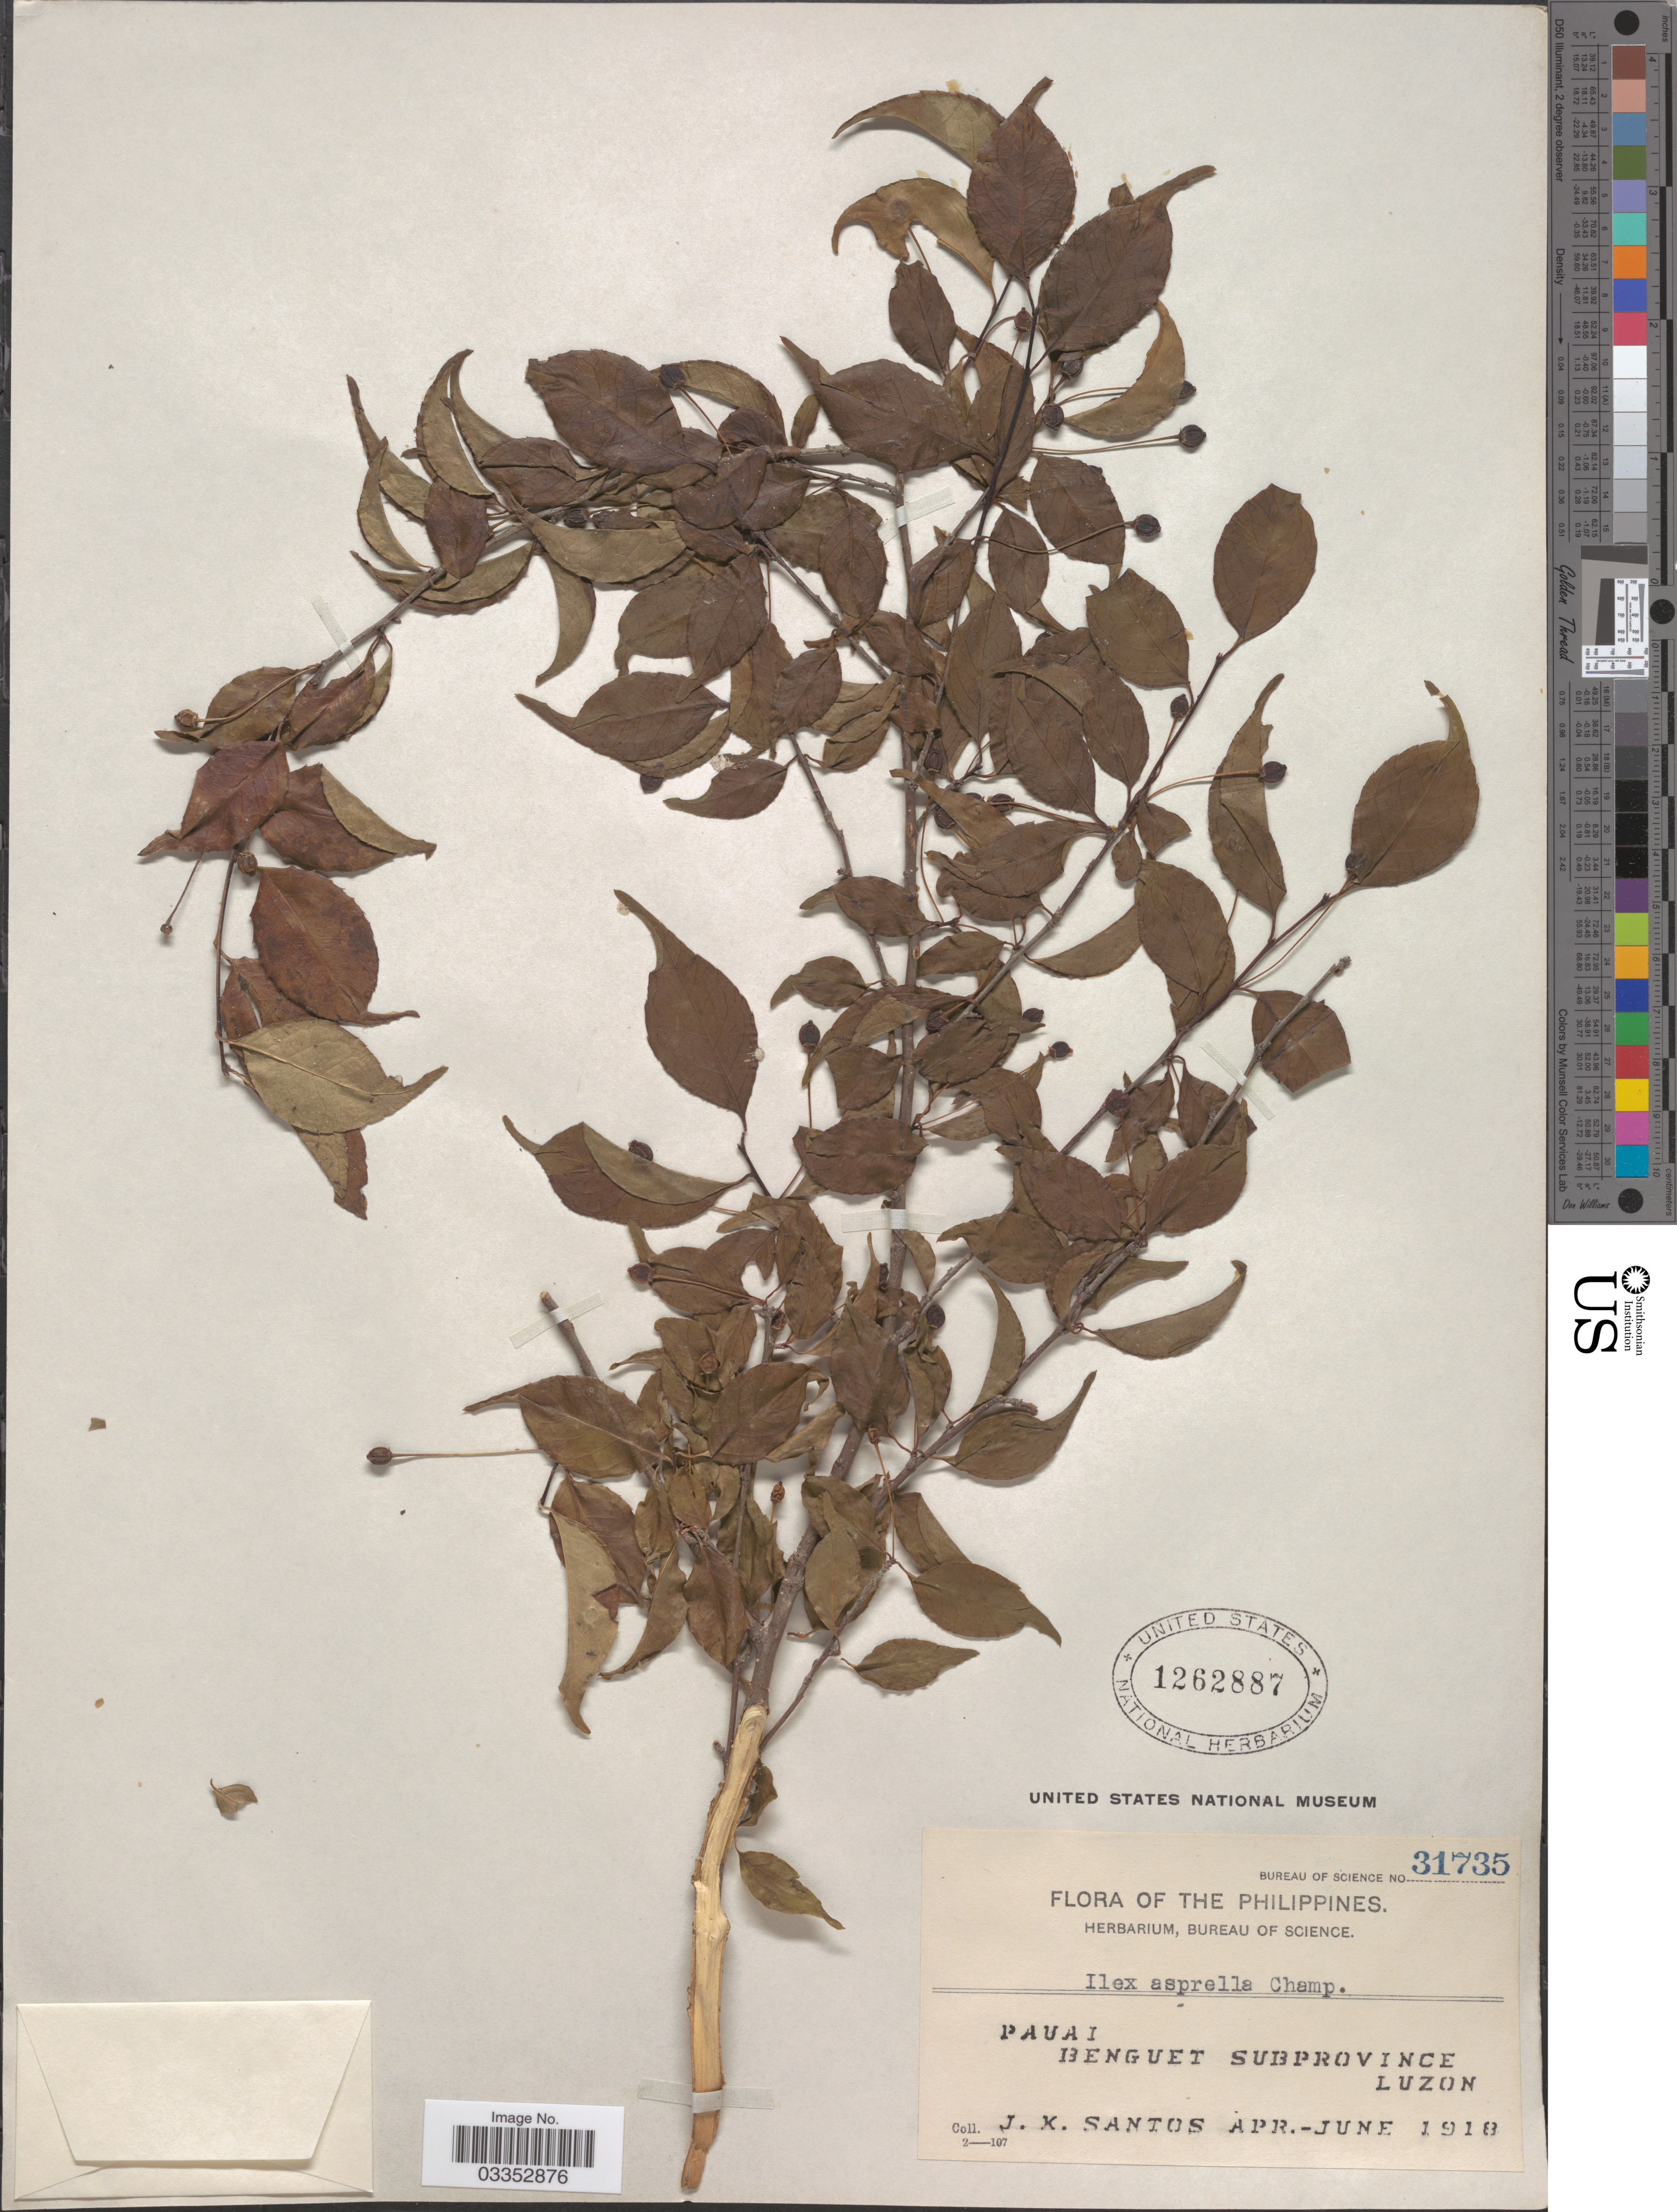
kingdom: Plantae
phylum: Tracheophyta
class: Magnoliopsida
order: Aquifoliales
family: Aquifoliaceae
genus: Ilex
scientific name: Ilex asprella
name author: Champ. ex Benth.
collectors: J. K. Santos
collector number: Bureau of Science 31735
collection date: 1918-04/1918-06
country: Philippines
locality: Pauai, Benguet Subprovince, Luzon.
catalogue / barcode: US 1262887